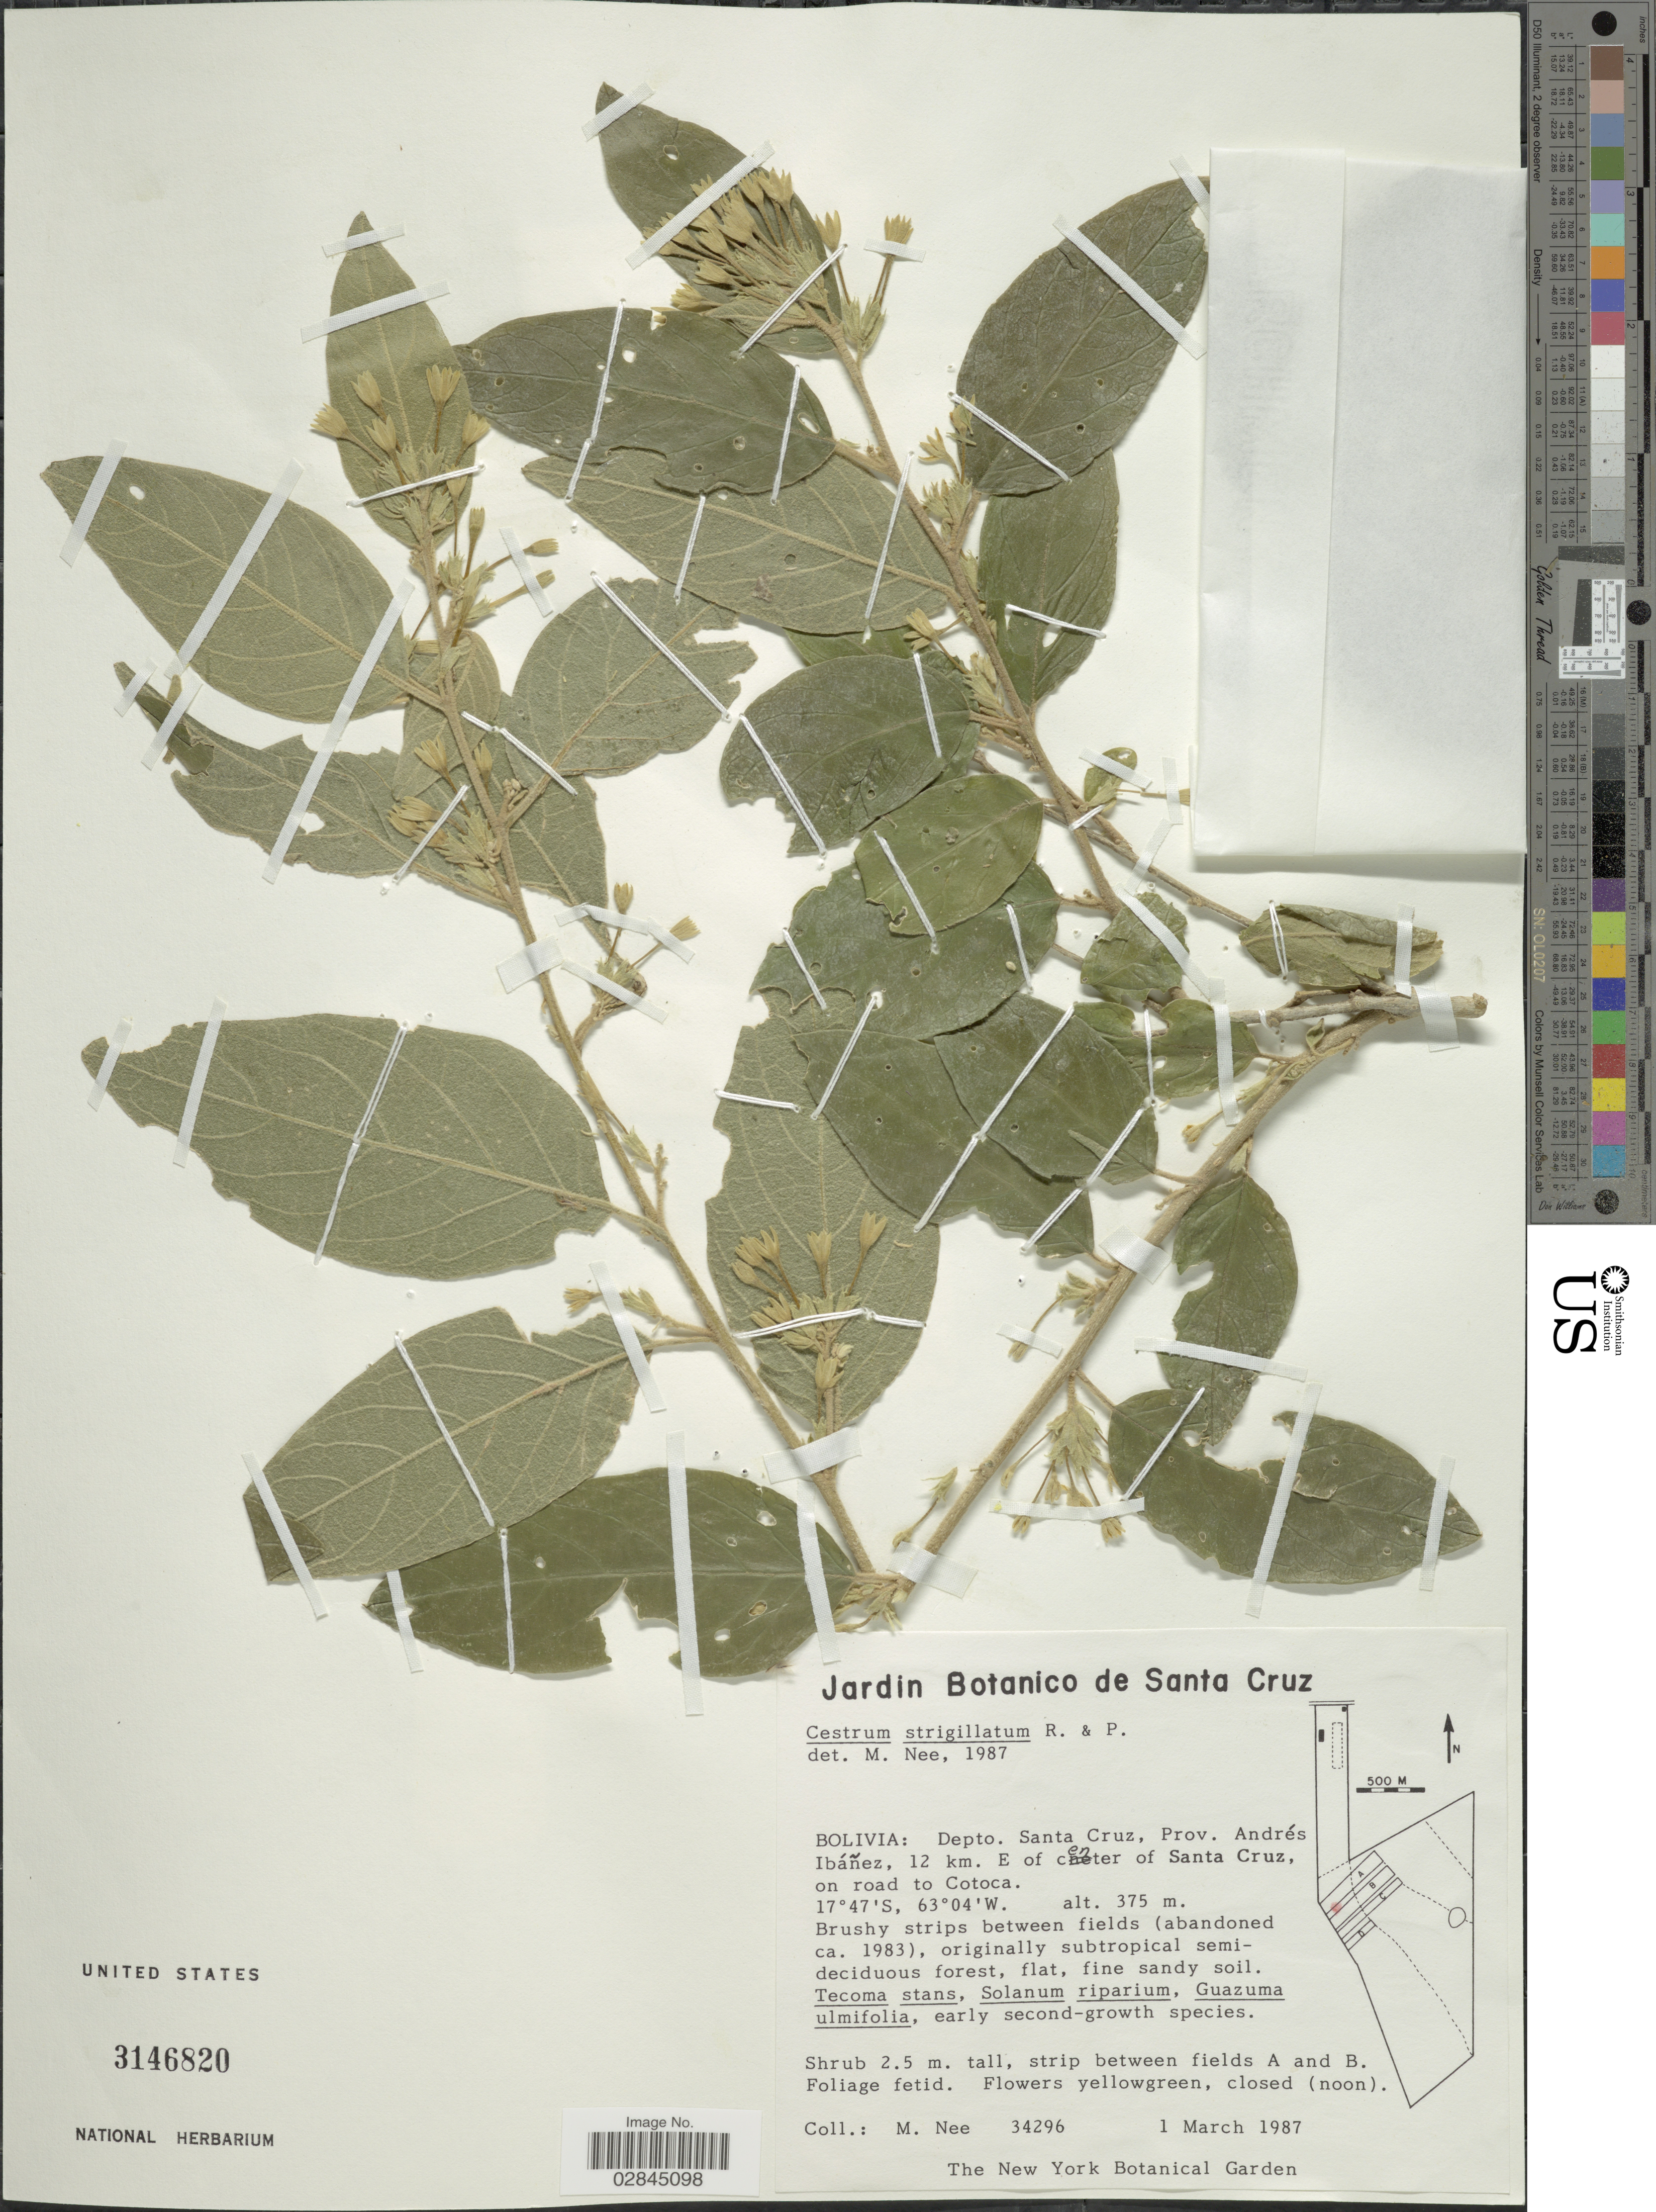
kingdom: Plantae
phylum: Tracheophyta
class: Magnoliopsida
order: Solanales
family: Solanaceae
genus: Cestrum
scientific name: Cestrum strigilatum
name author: Ruiz & Pav.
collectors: M. Nee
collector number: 34296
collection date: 1987-03-01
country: Bolivia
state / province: Santa Cruz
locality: Depto. Santa Cruz, Prov. Andrés Ibáñez, 12 km. E of center of Santa Cruz, on road to Cotoca.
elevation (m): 375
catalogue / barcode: US 3146820